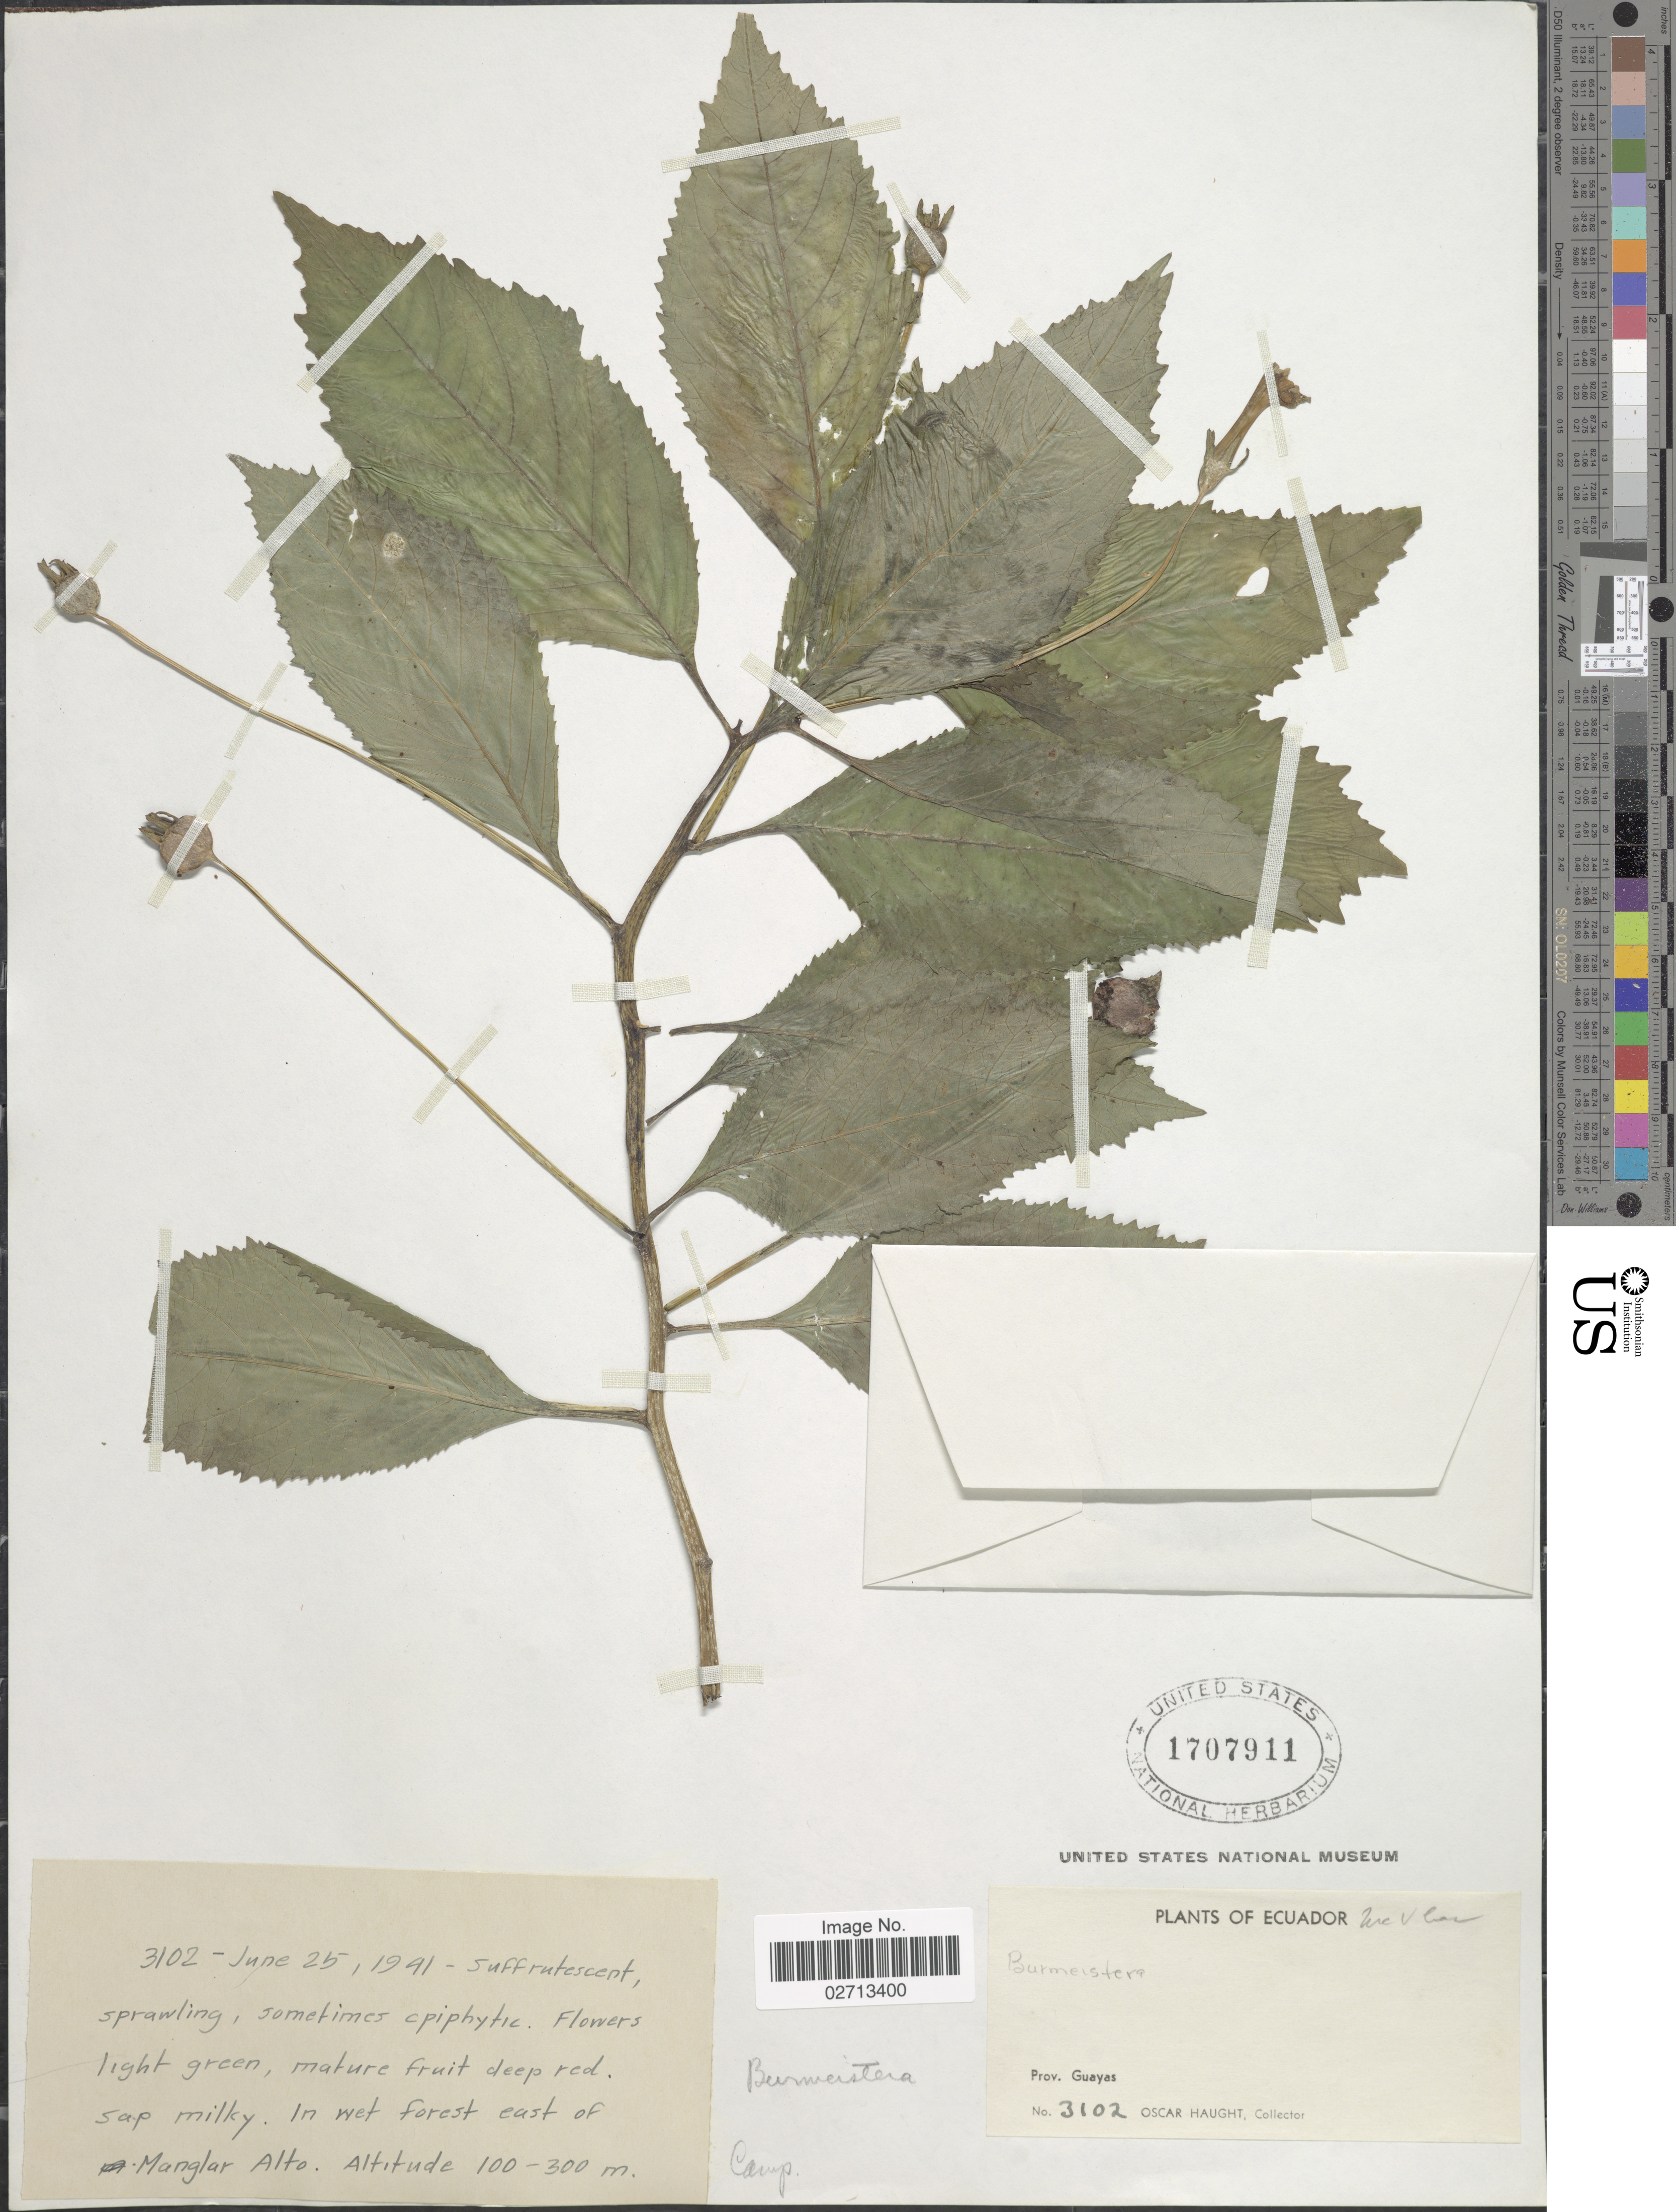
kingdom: Plantae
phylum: Tracheophyta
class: Magnoliopsida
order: Asterales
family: Campanulaceae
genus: Burmeistera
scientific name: Burmeistera sp.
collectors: O. Haught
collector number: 3102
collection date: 1941-06-25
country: Ecuador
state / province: Guayas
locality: In wet forest east of Manglar Alto.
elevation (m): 100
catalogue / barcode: US 1707911